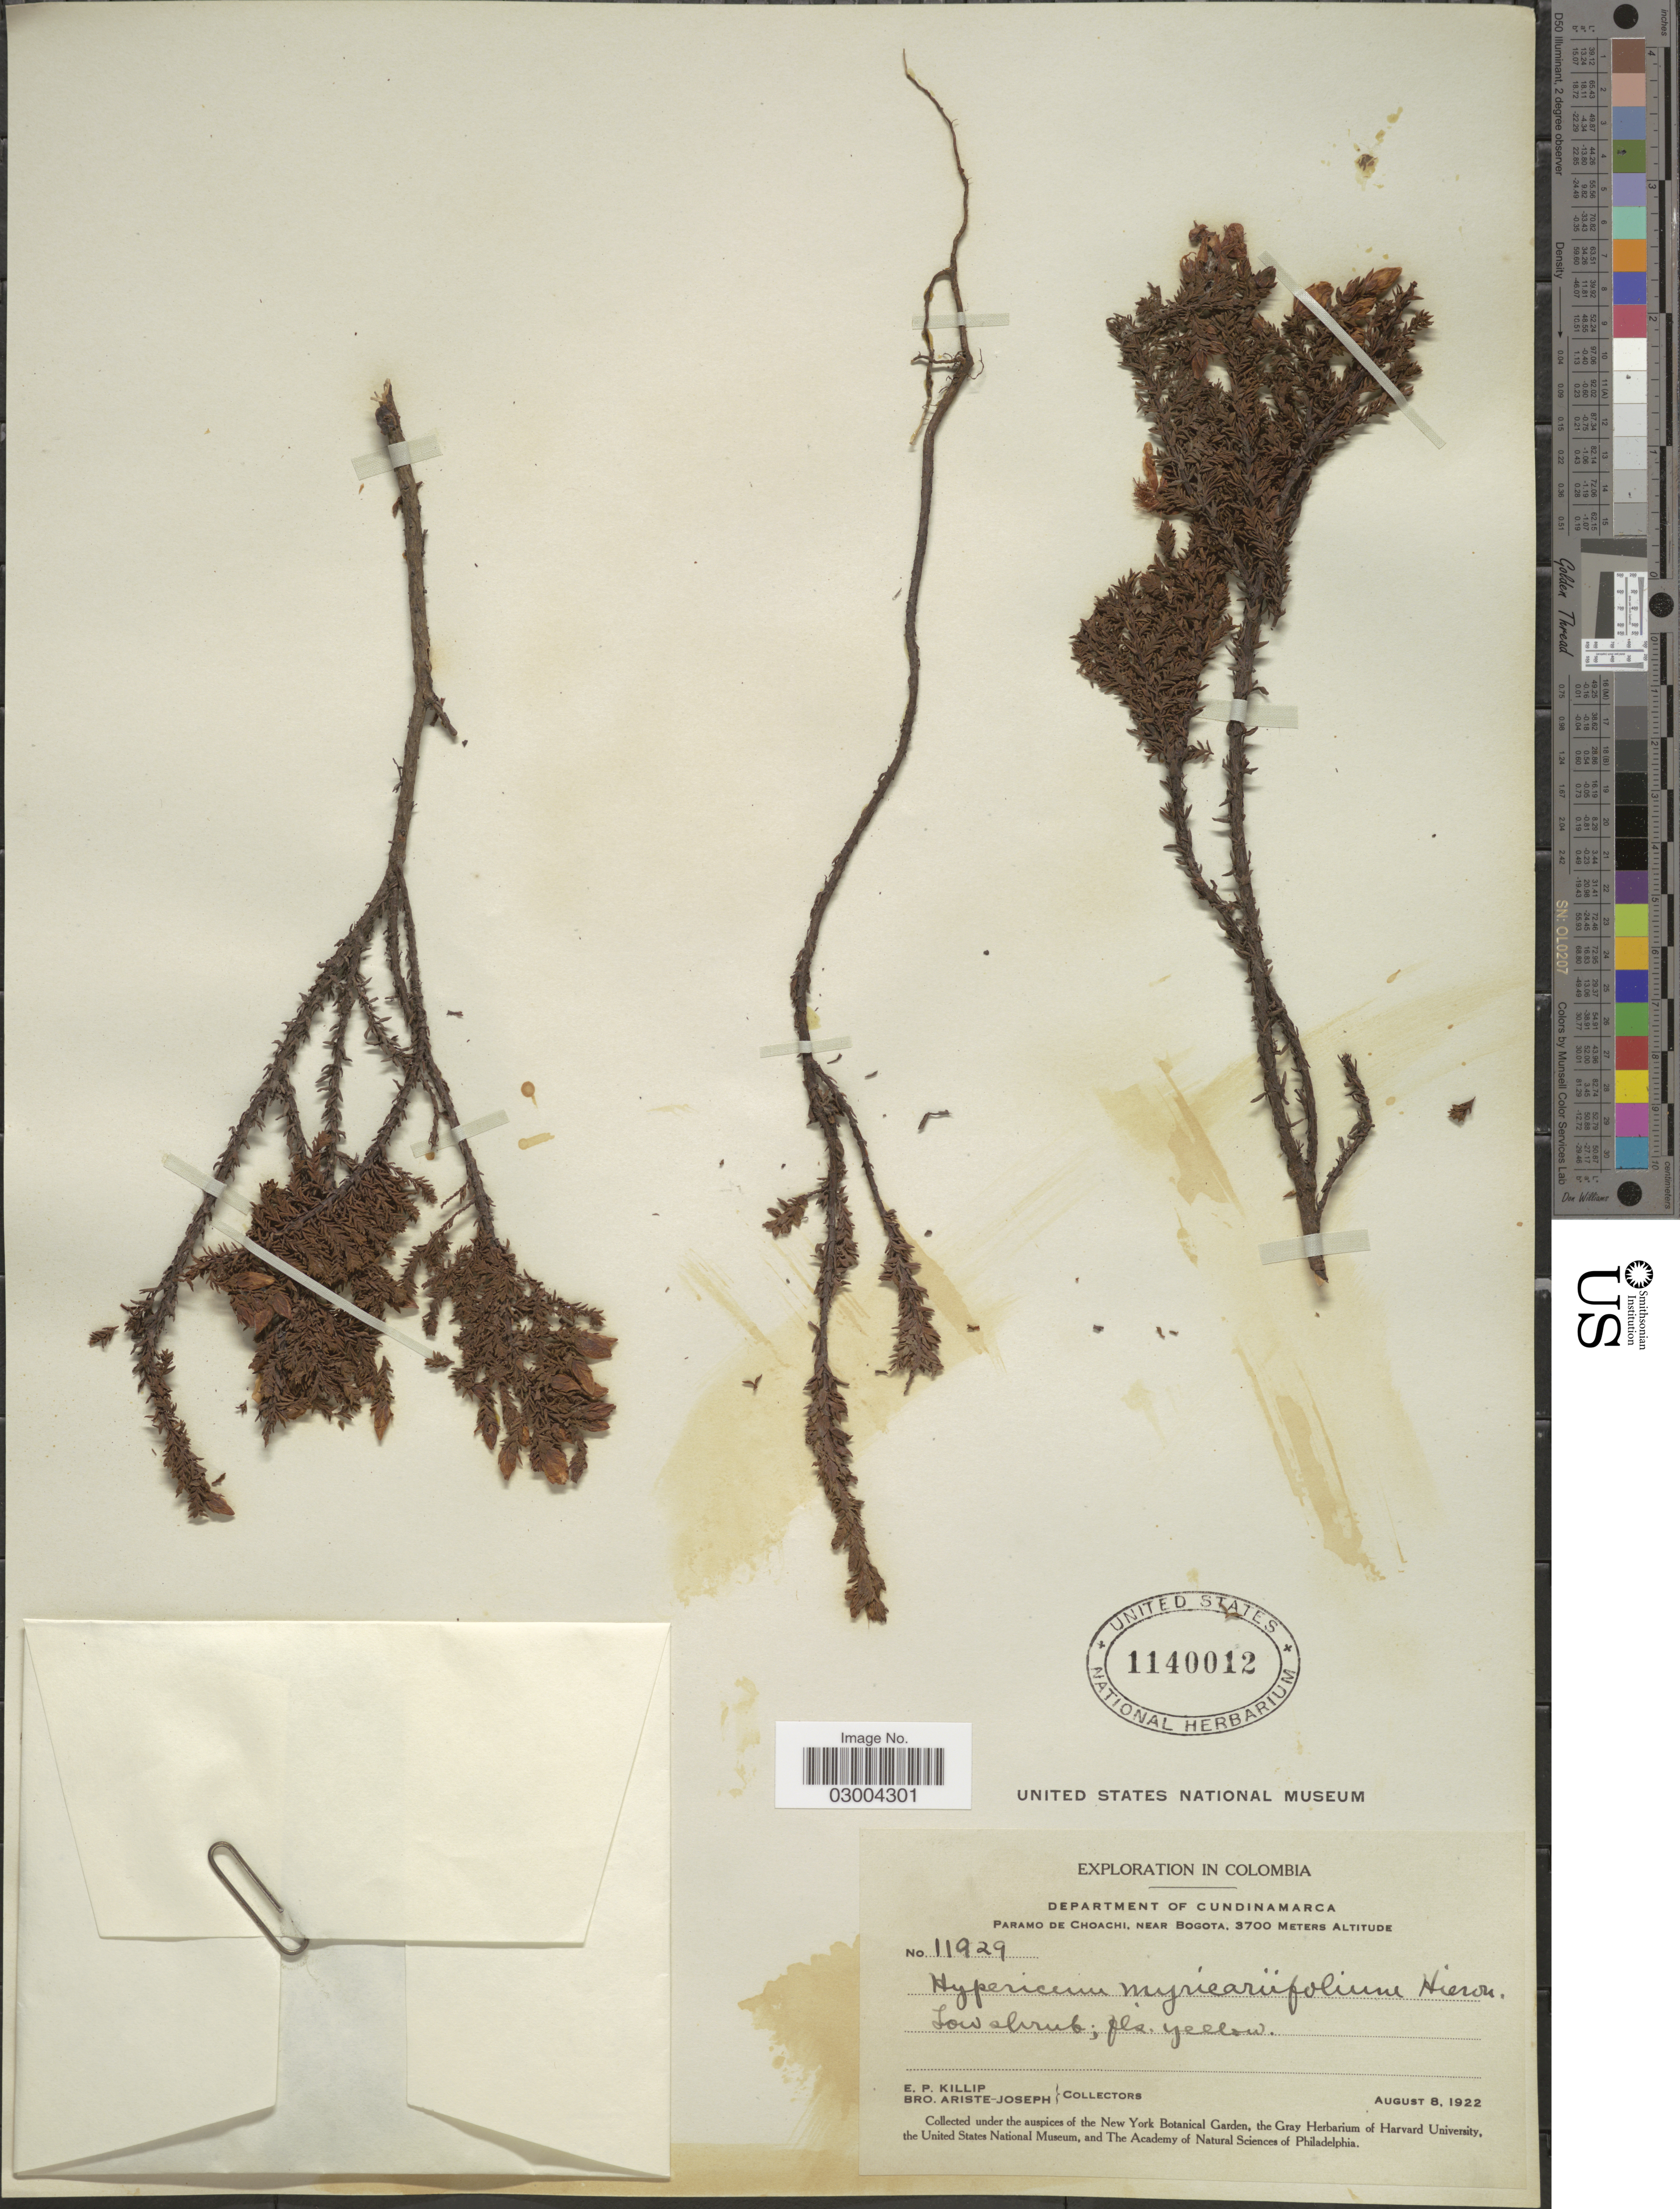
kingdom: Plantae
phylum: Tracheophyta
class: Magnoliopsida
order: Malpighiales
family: Hypericaceae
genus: Hypericum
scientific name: Hypericum myricariifolium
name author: Hieron.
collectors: E. P. Killip & Bro. Ariste-Joseph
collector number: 11929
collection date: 1922-08-08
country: Colombia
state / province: Cundinamarca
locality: Department of Cundinamarca. Paramo de Choachi, near Bogota.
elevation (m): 3700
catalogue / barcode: US 1140012